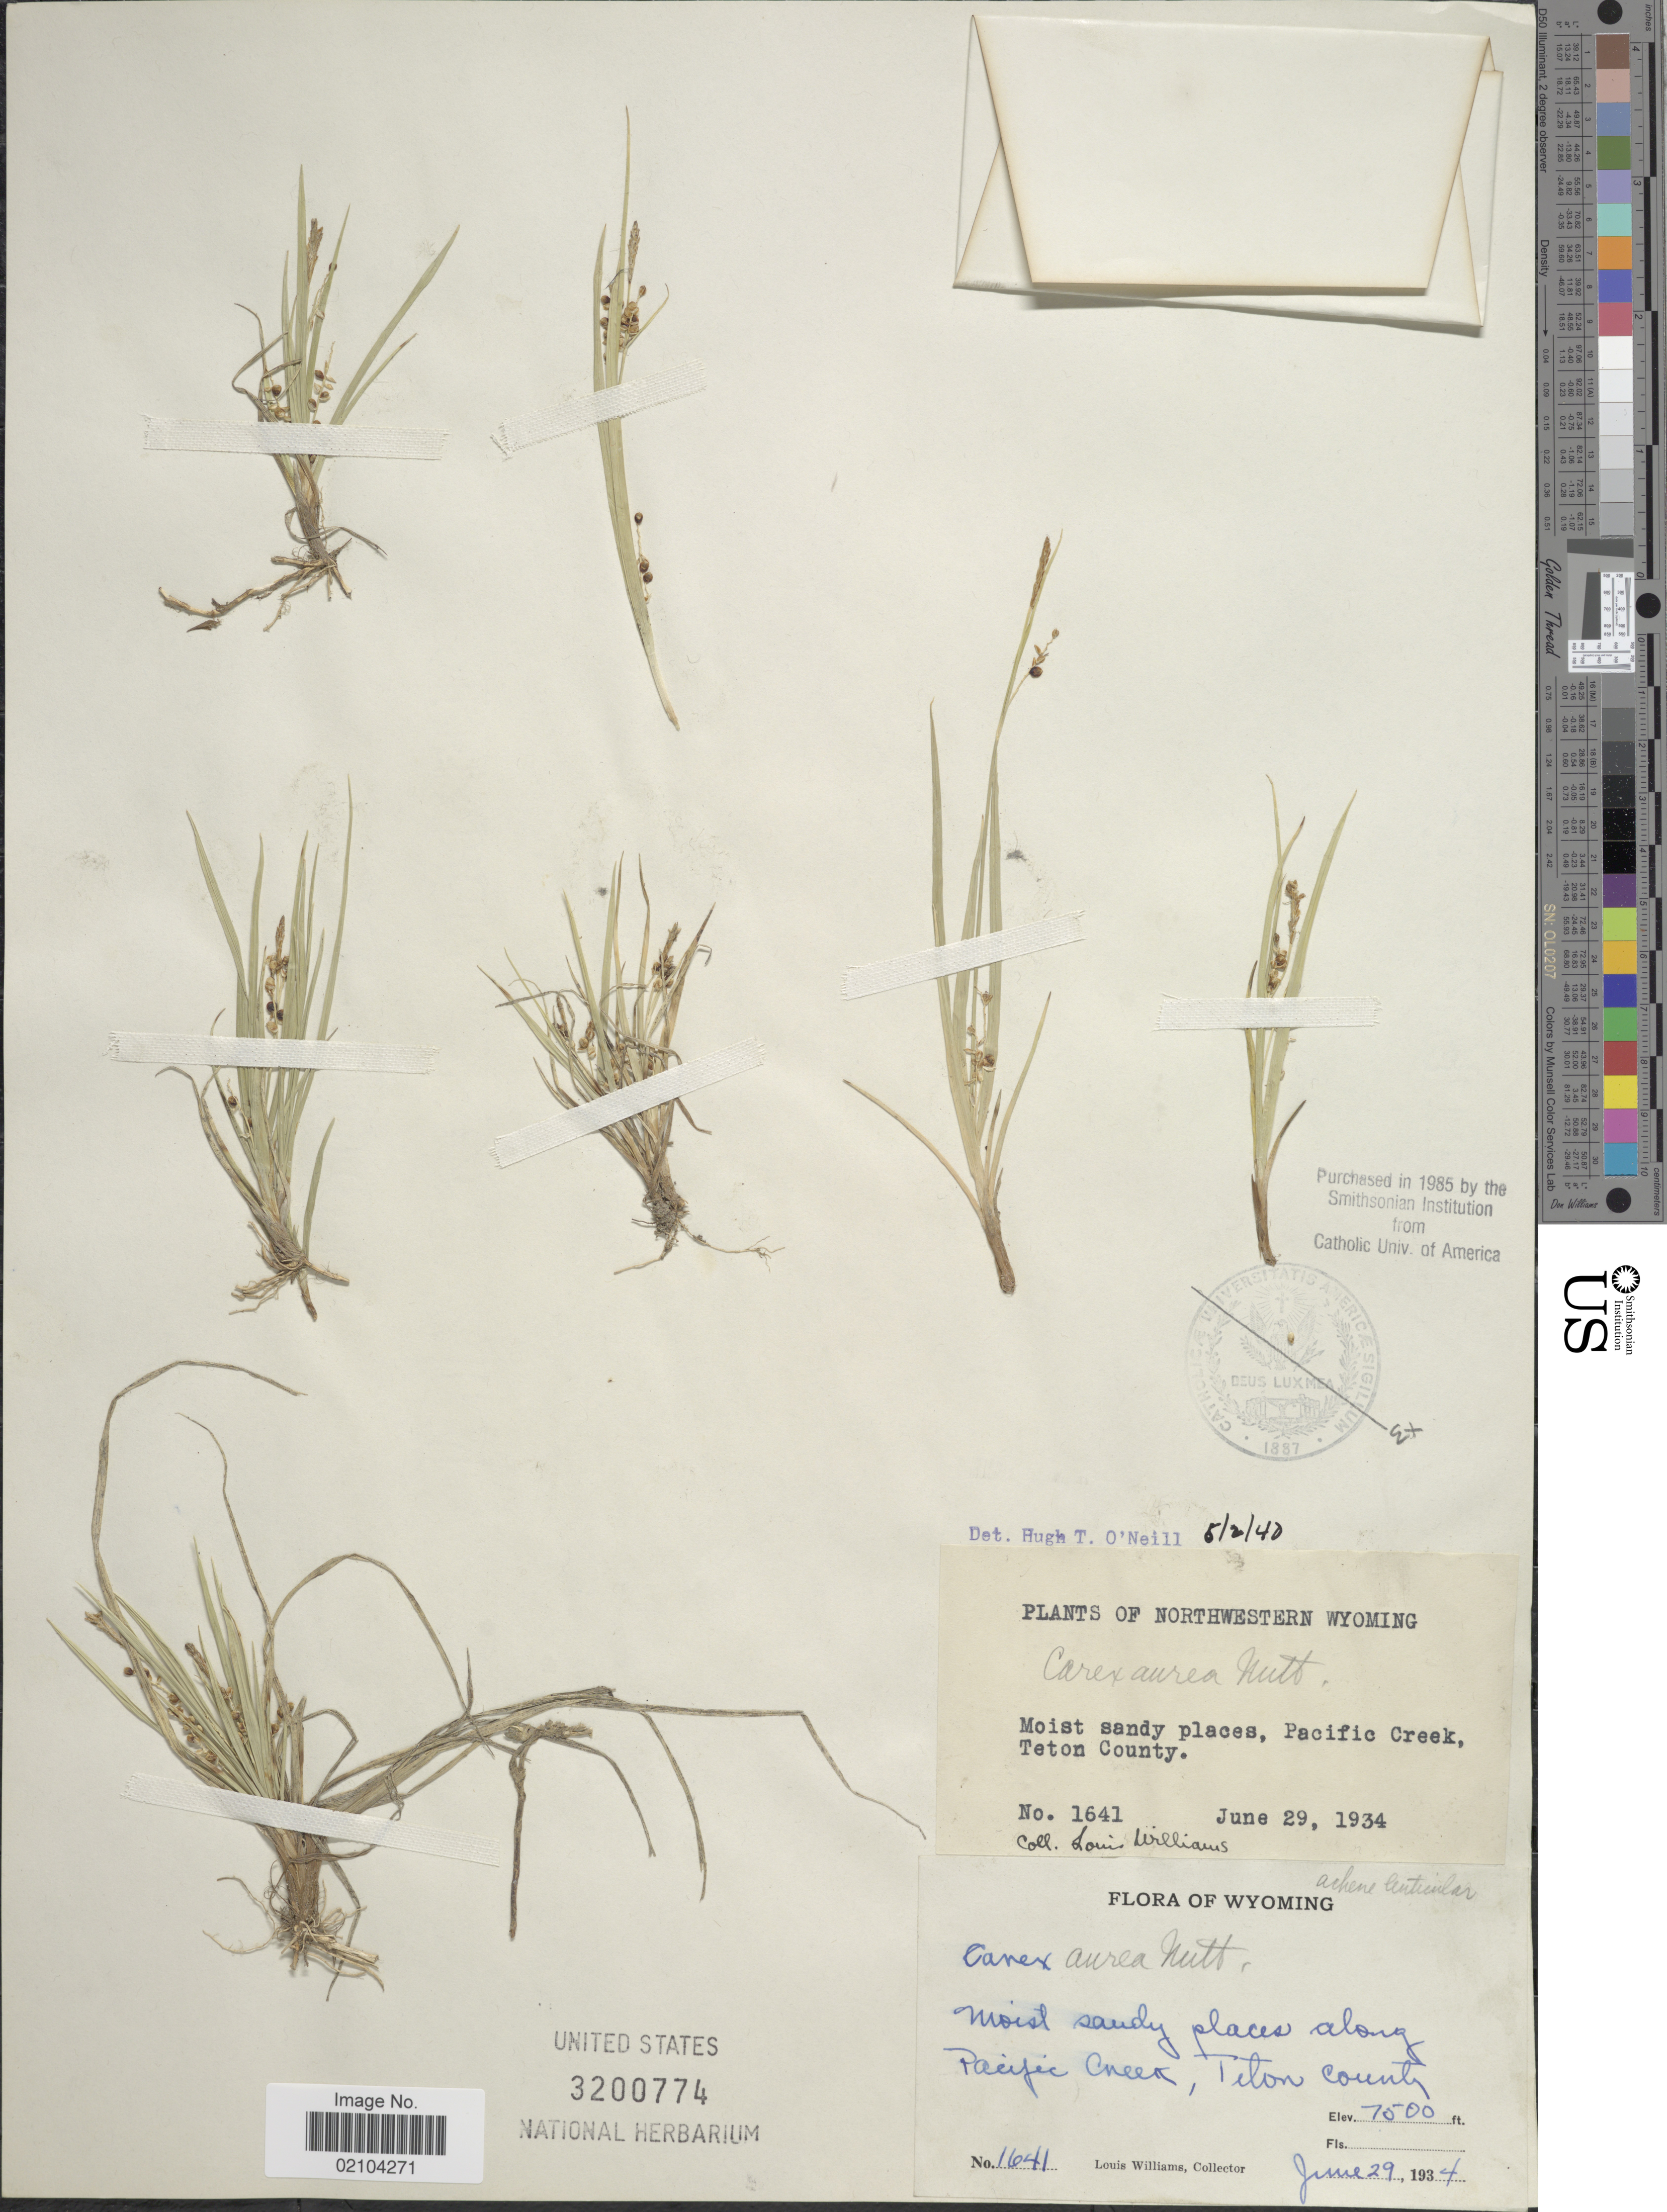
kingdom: Plantae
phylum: Tracheophyta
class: Liliopsida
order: Poales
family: Cyperaceae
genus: Carex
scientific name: Carex aurea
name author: Nutt.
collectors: L. Williams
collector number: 1651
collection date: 1934-06-29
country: United States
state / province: Wyoming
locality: Northwestern Wyoming. Moist sandy places, Pacific Creek, Teton County.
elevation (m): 2286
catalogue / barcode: US 3200774